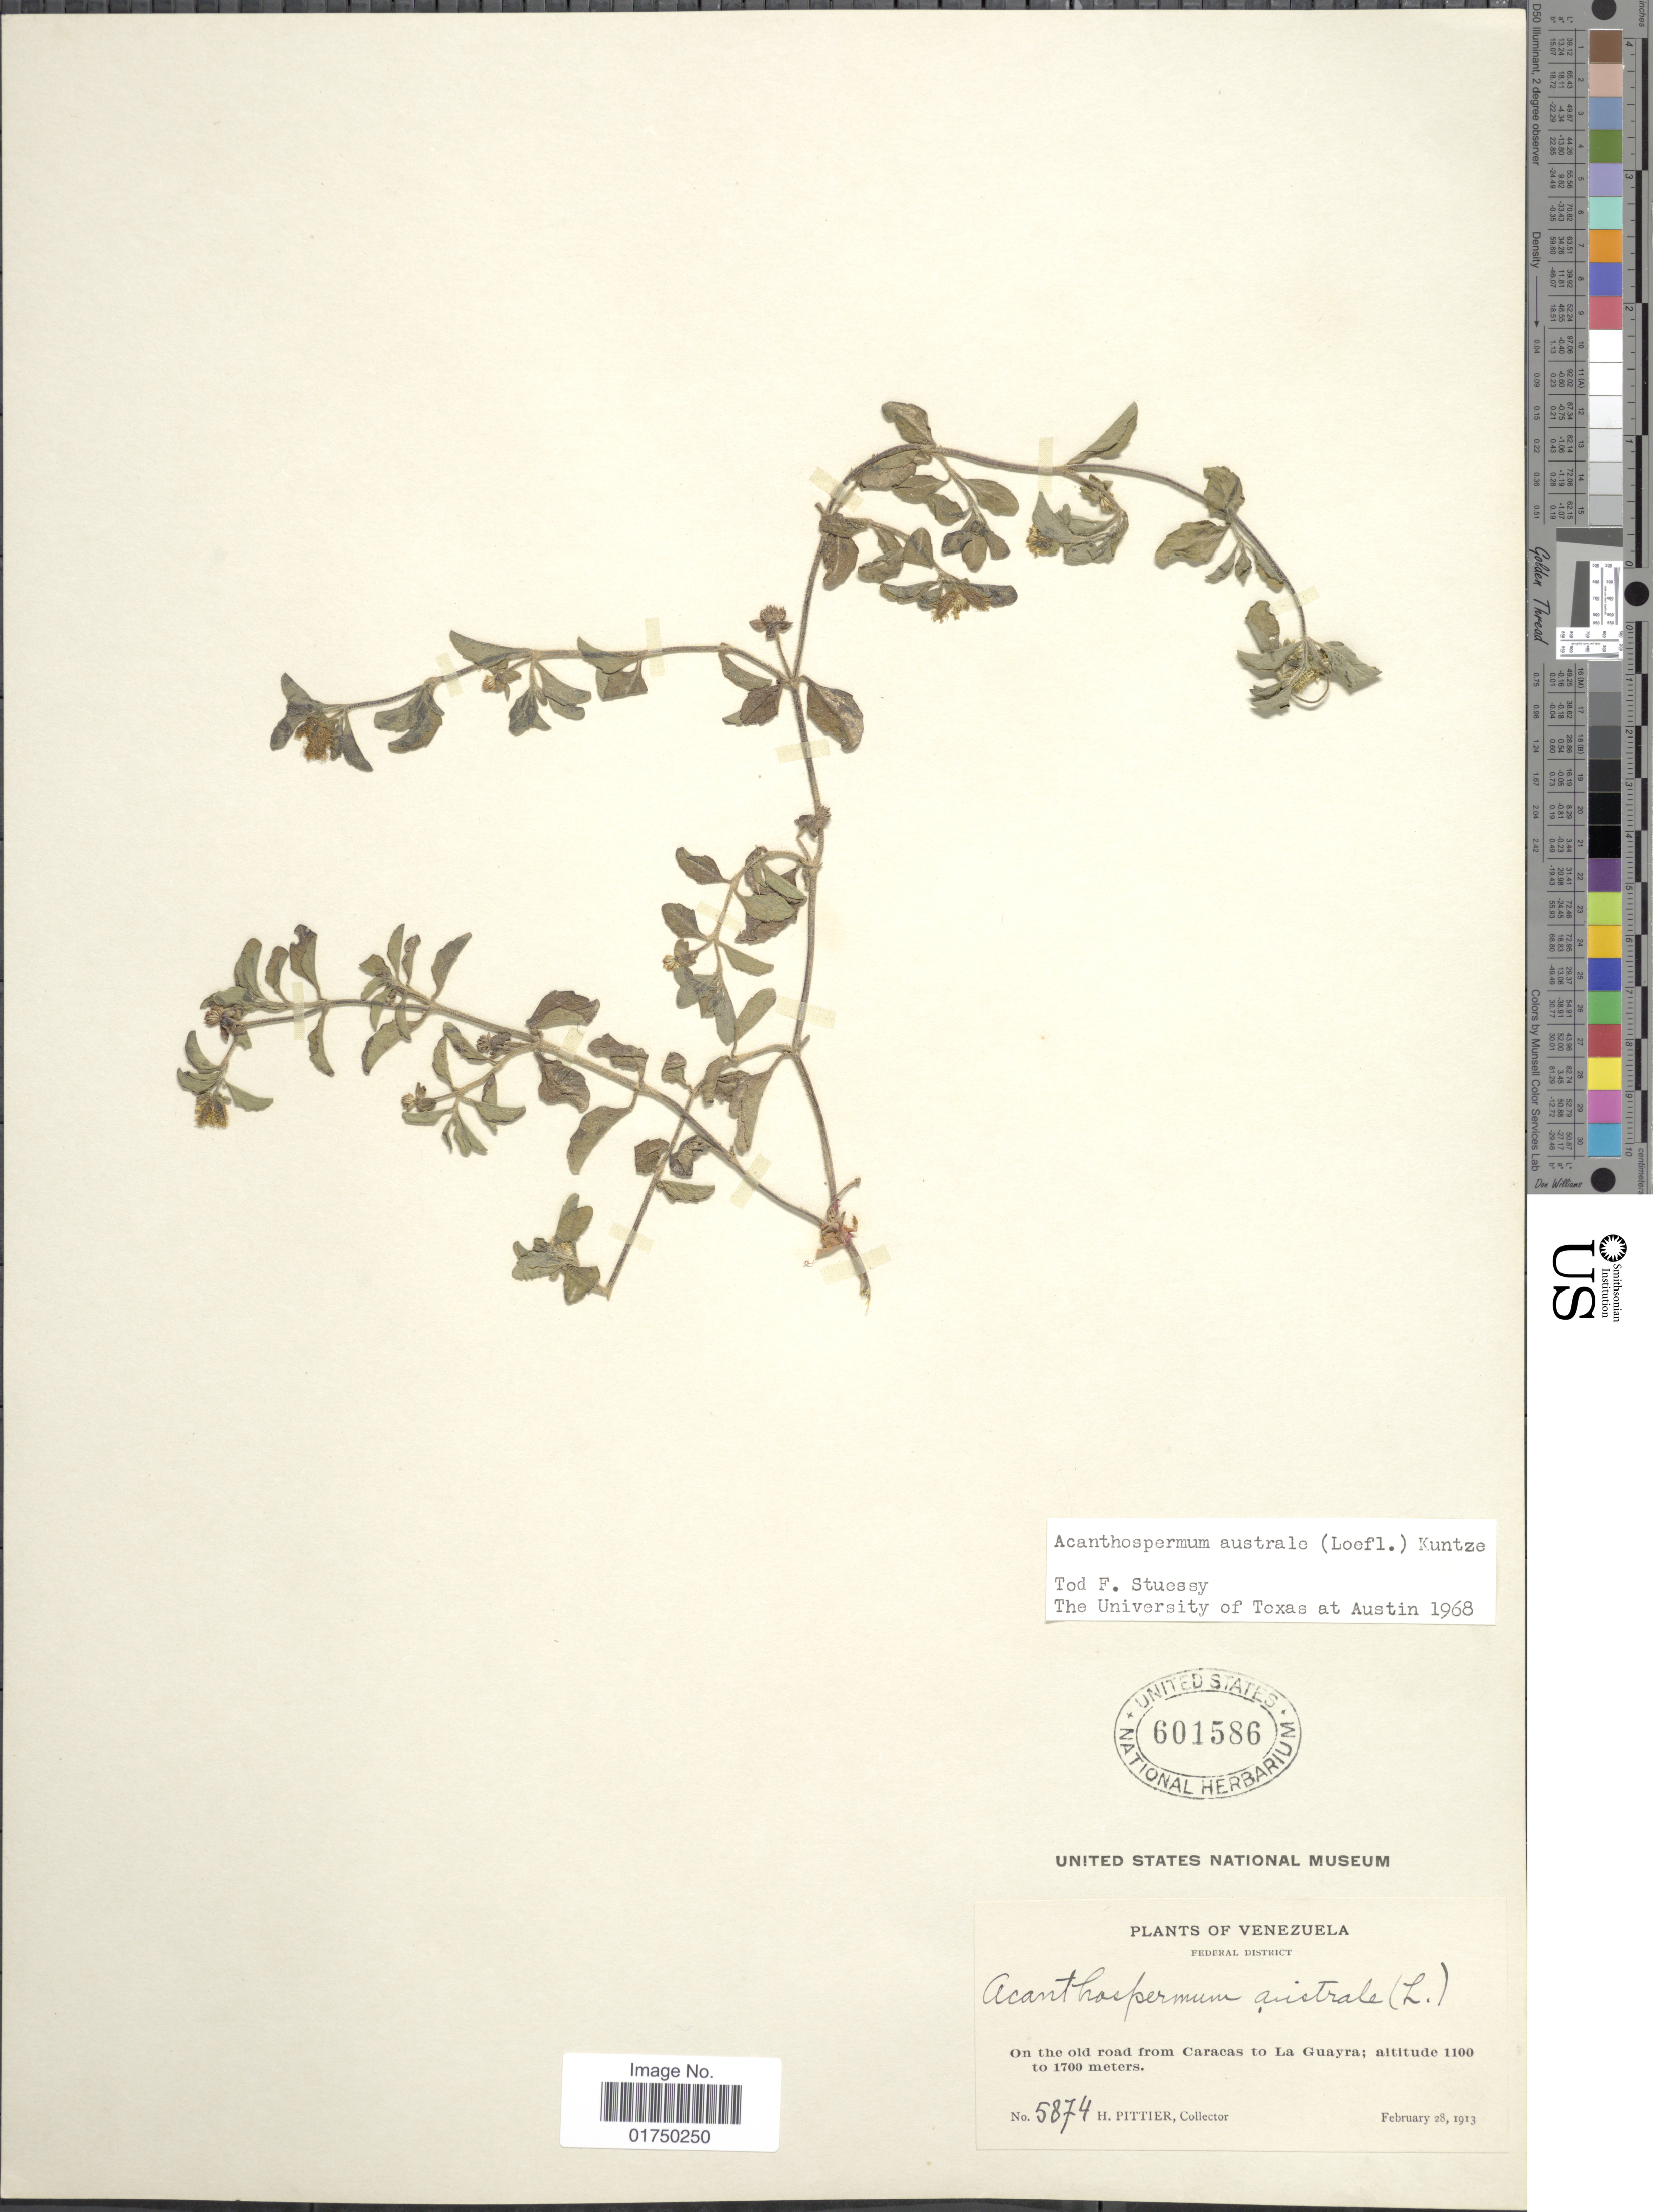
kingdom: Plantae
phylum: Tracheophyta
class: Magnoliopsida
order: Asterales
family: Asteraceae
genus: Acanthospermum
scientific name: Acanthospermum australe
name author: (Loefl.) Kuntze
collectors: H. F. Pittier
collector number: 5874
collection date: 1913-02-28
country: Venezuela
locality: Federal District. On the old road from Caracas to La Guayra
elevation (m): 1100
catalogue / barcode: US 601586